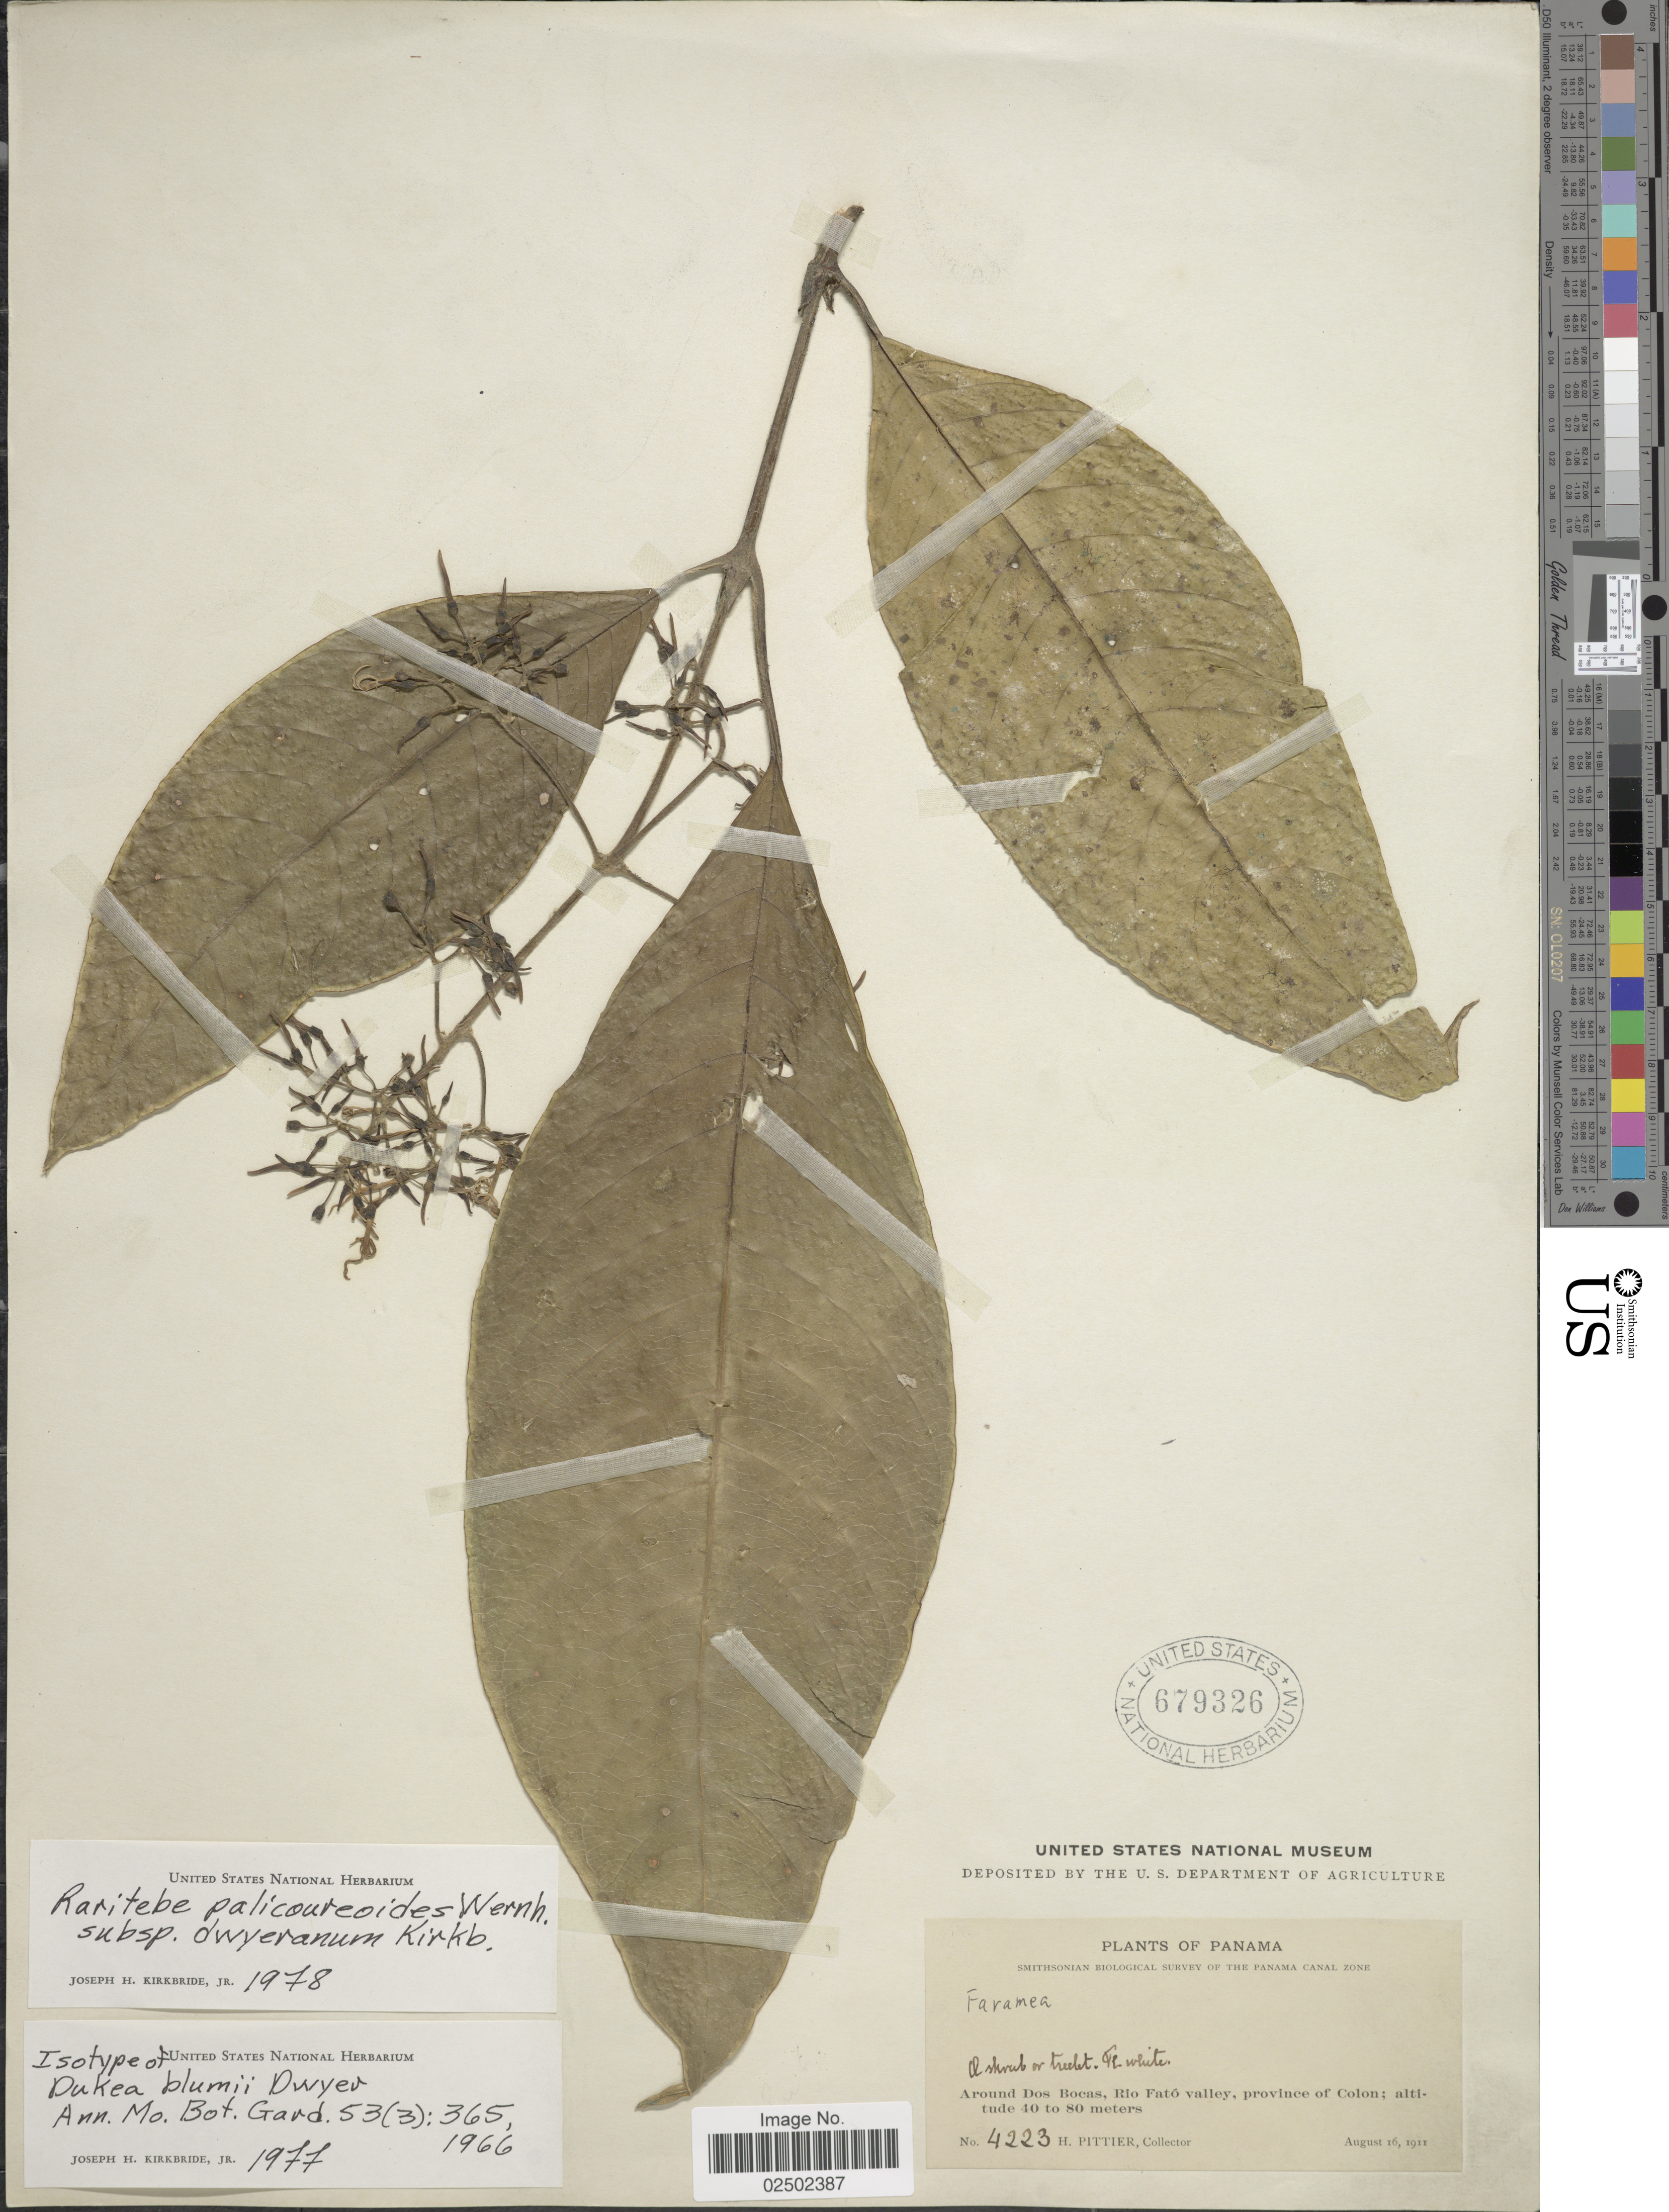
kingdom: Plantae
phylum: Tracheophyta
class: Magnoliopsida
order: Gentianales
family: Rubiaceae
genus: Raritebe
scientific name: Raritebe palicoureoides subsp. dwyeranum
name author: J.H. Kirkbr.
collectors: H. F. Pittier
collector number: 4223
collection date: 1911-08-16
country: Panama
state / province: Colón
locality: Around Dos Bocas, Rio Fato valley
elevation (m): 40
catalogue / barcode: US 679326